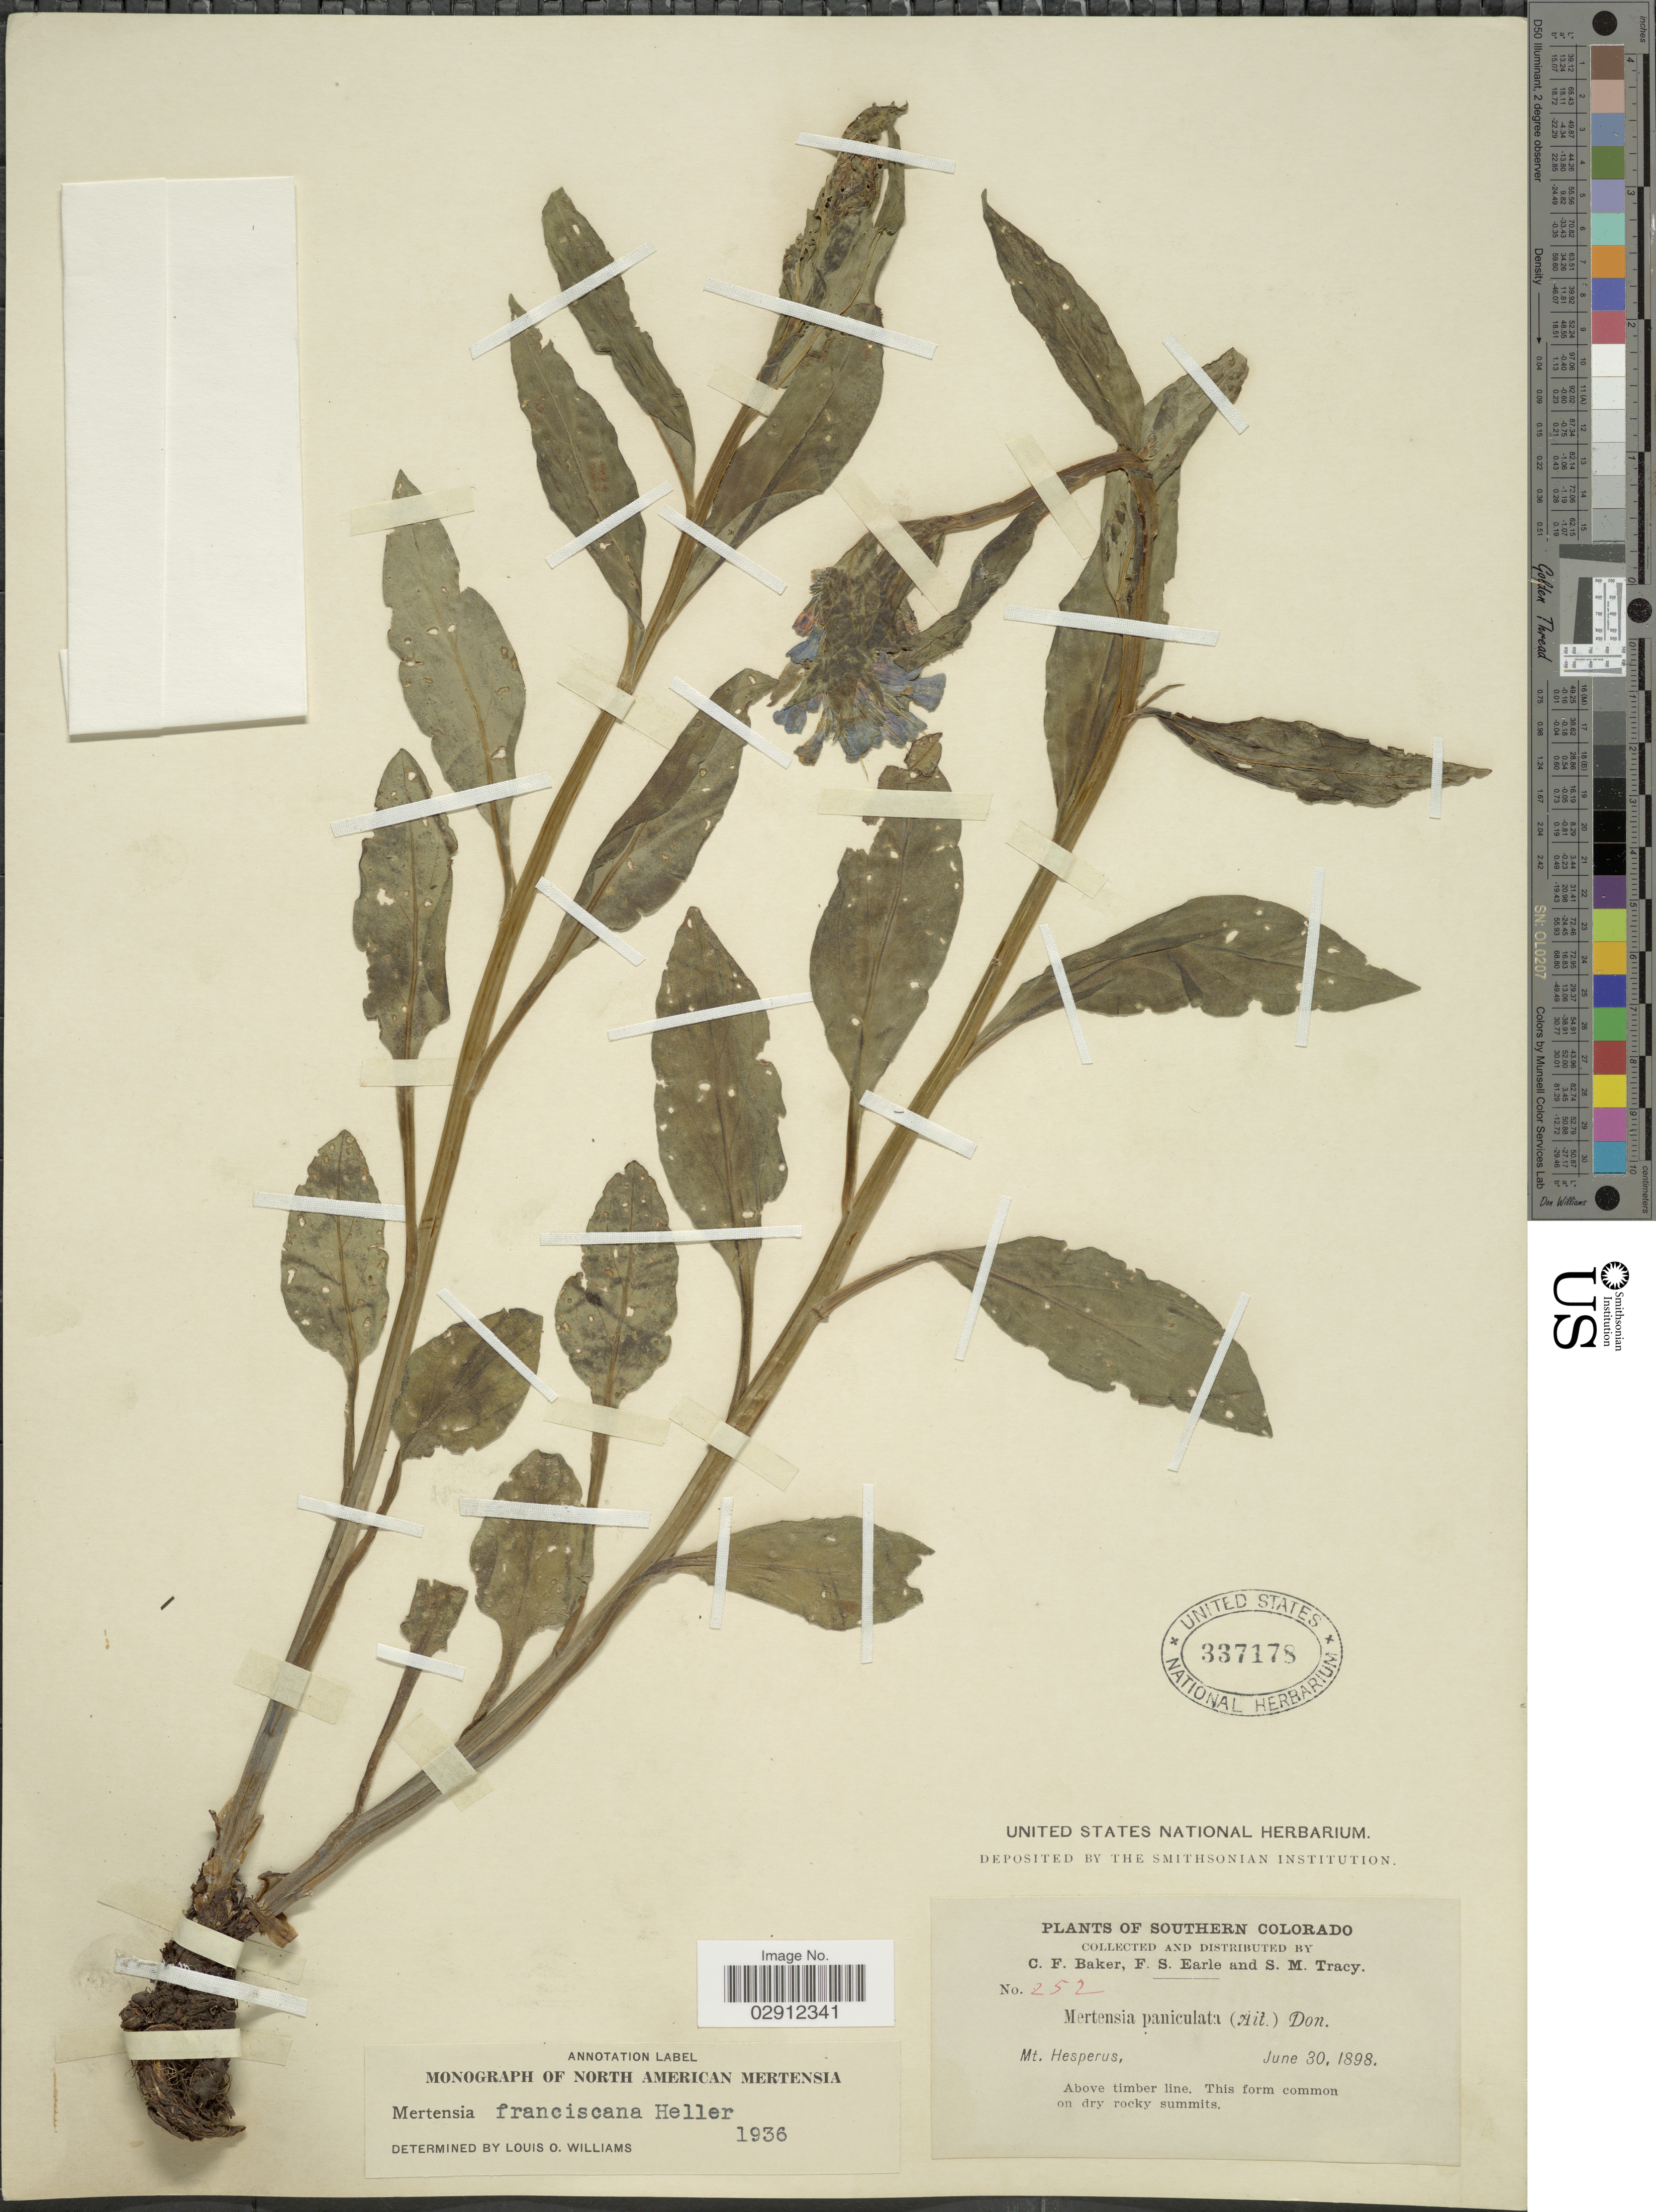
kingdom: Plantae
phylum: Tracheophyta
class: Magnoliopsida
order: Boraginales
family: Boraginaceae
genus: Mertensia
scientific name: Mertensia franciscana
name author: A. Heller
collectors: C. F. Baker, F. S. Earle & S. M. Tracy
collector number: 252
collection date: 1898-06-30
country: United States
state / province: Colorado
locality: Southern Colorado. Mt. Hesperus.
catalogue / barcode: US 337178